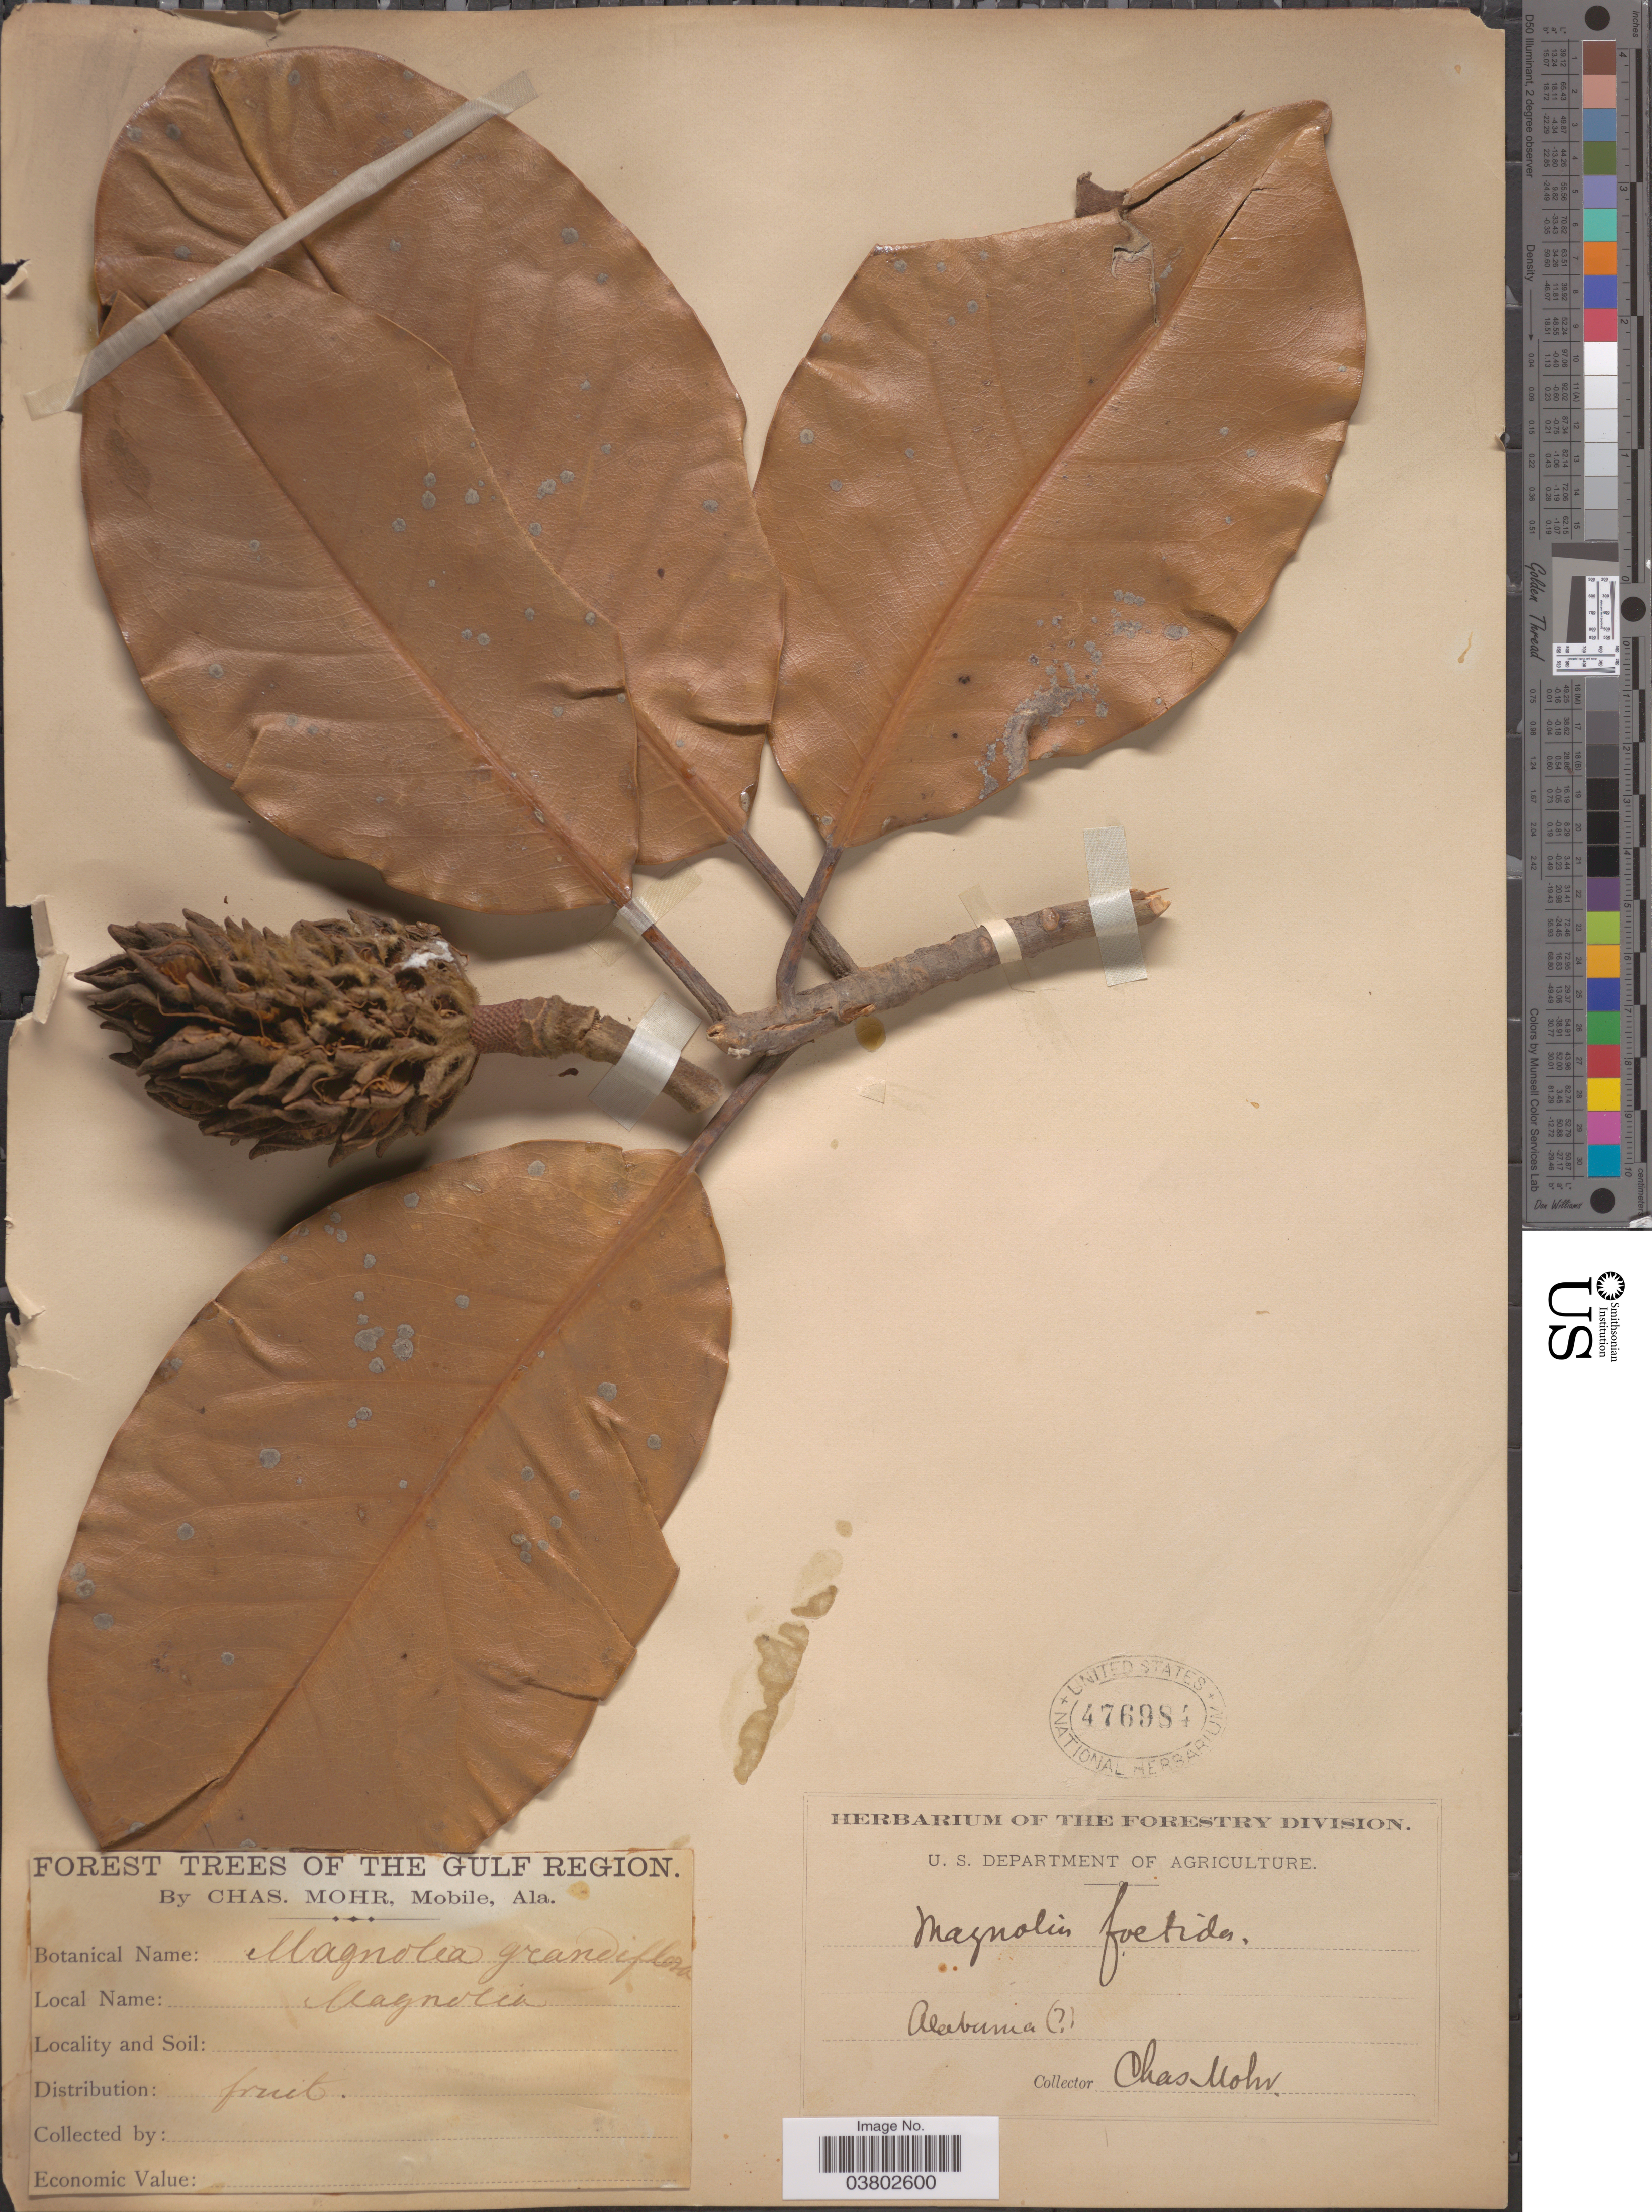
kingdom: Plantae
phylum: Tracheophyta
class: Magnoliopsida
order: Magnoliales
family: Magnoliaceae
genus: Magnolia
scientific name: Magnolia grandiflora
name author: L.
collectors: Mohr, C. T. (herbarium)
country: United States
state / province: Alabama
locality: The Gulf Region.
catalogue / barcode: US 476984